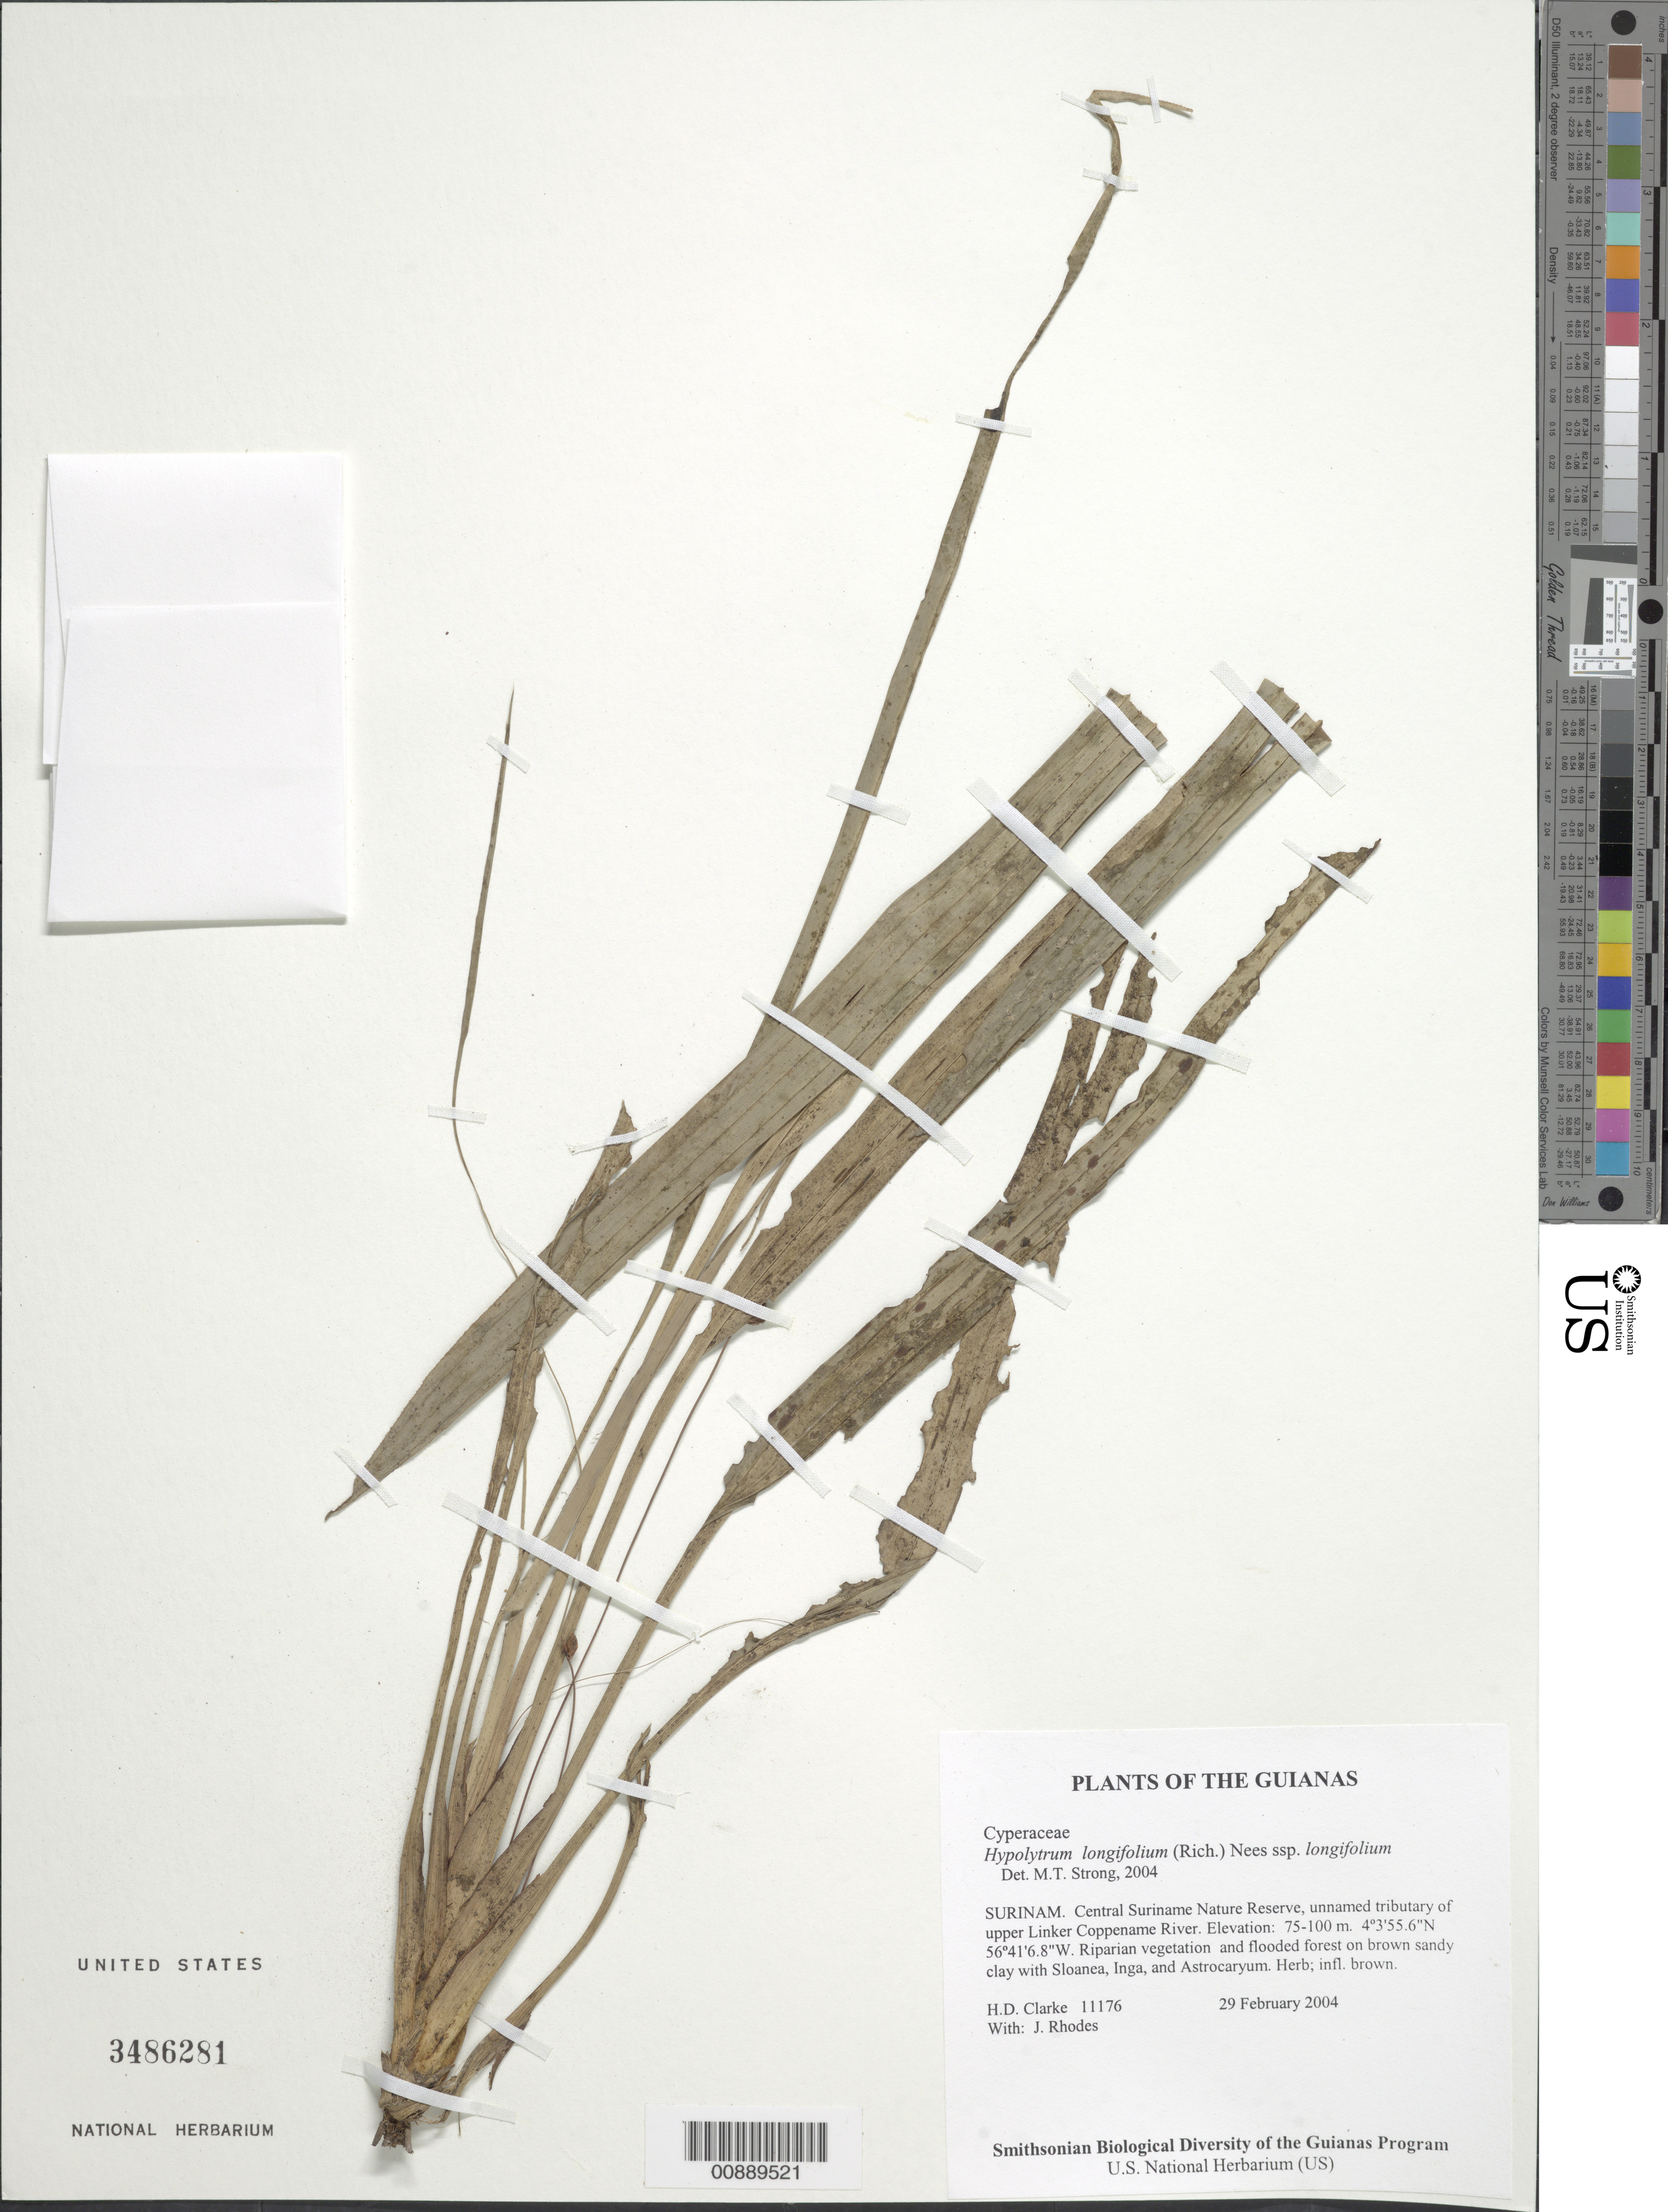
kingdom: Plantae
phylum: Tracheophyta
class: Liliopsida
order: Poales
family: Cyperaceae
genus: Hypolytrum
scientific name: Hypolytrum jenmanii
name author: C.B. Clarke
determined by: Strong, Mark T., (BOT), Smithsonian Institution - National Museum of Natural History (UNITED STATES)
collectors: H. D. Clarke & J. Rhodes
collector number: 11176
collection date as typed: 29 February 2004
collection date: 2004-02-29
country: Suriname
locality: Central Suriname Nature Reserve, unnamed tributary of upper Linker Coppename River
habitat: Riparian vegetation and flooded forest on brown sandy clay with Sloanea, Inga, and Astrocaryum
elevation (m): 75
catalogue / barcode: US 3486281